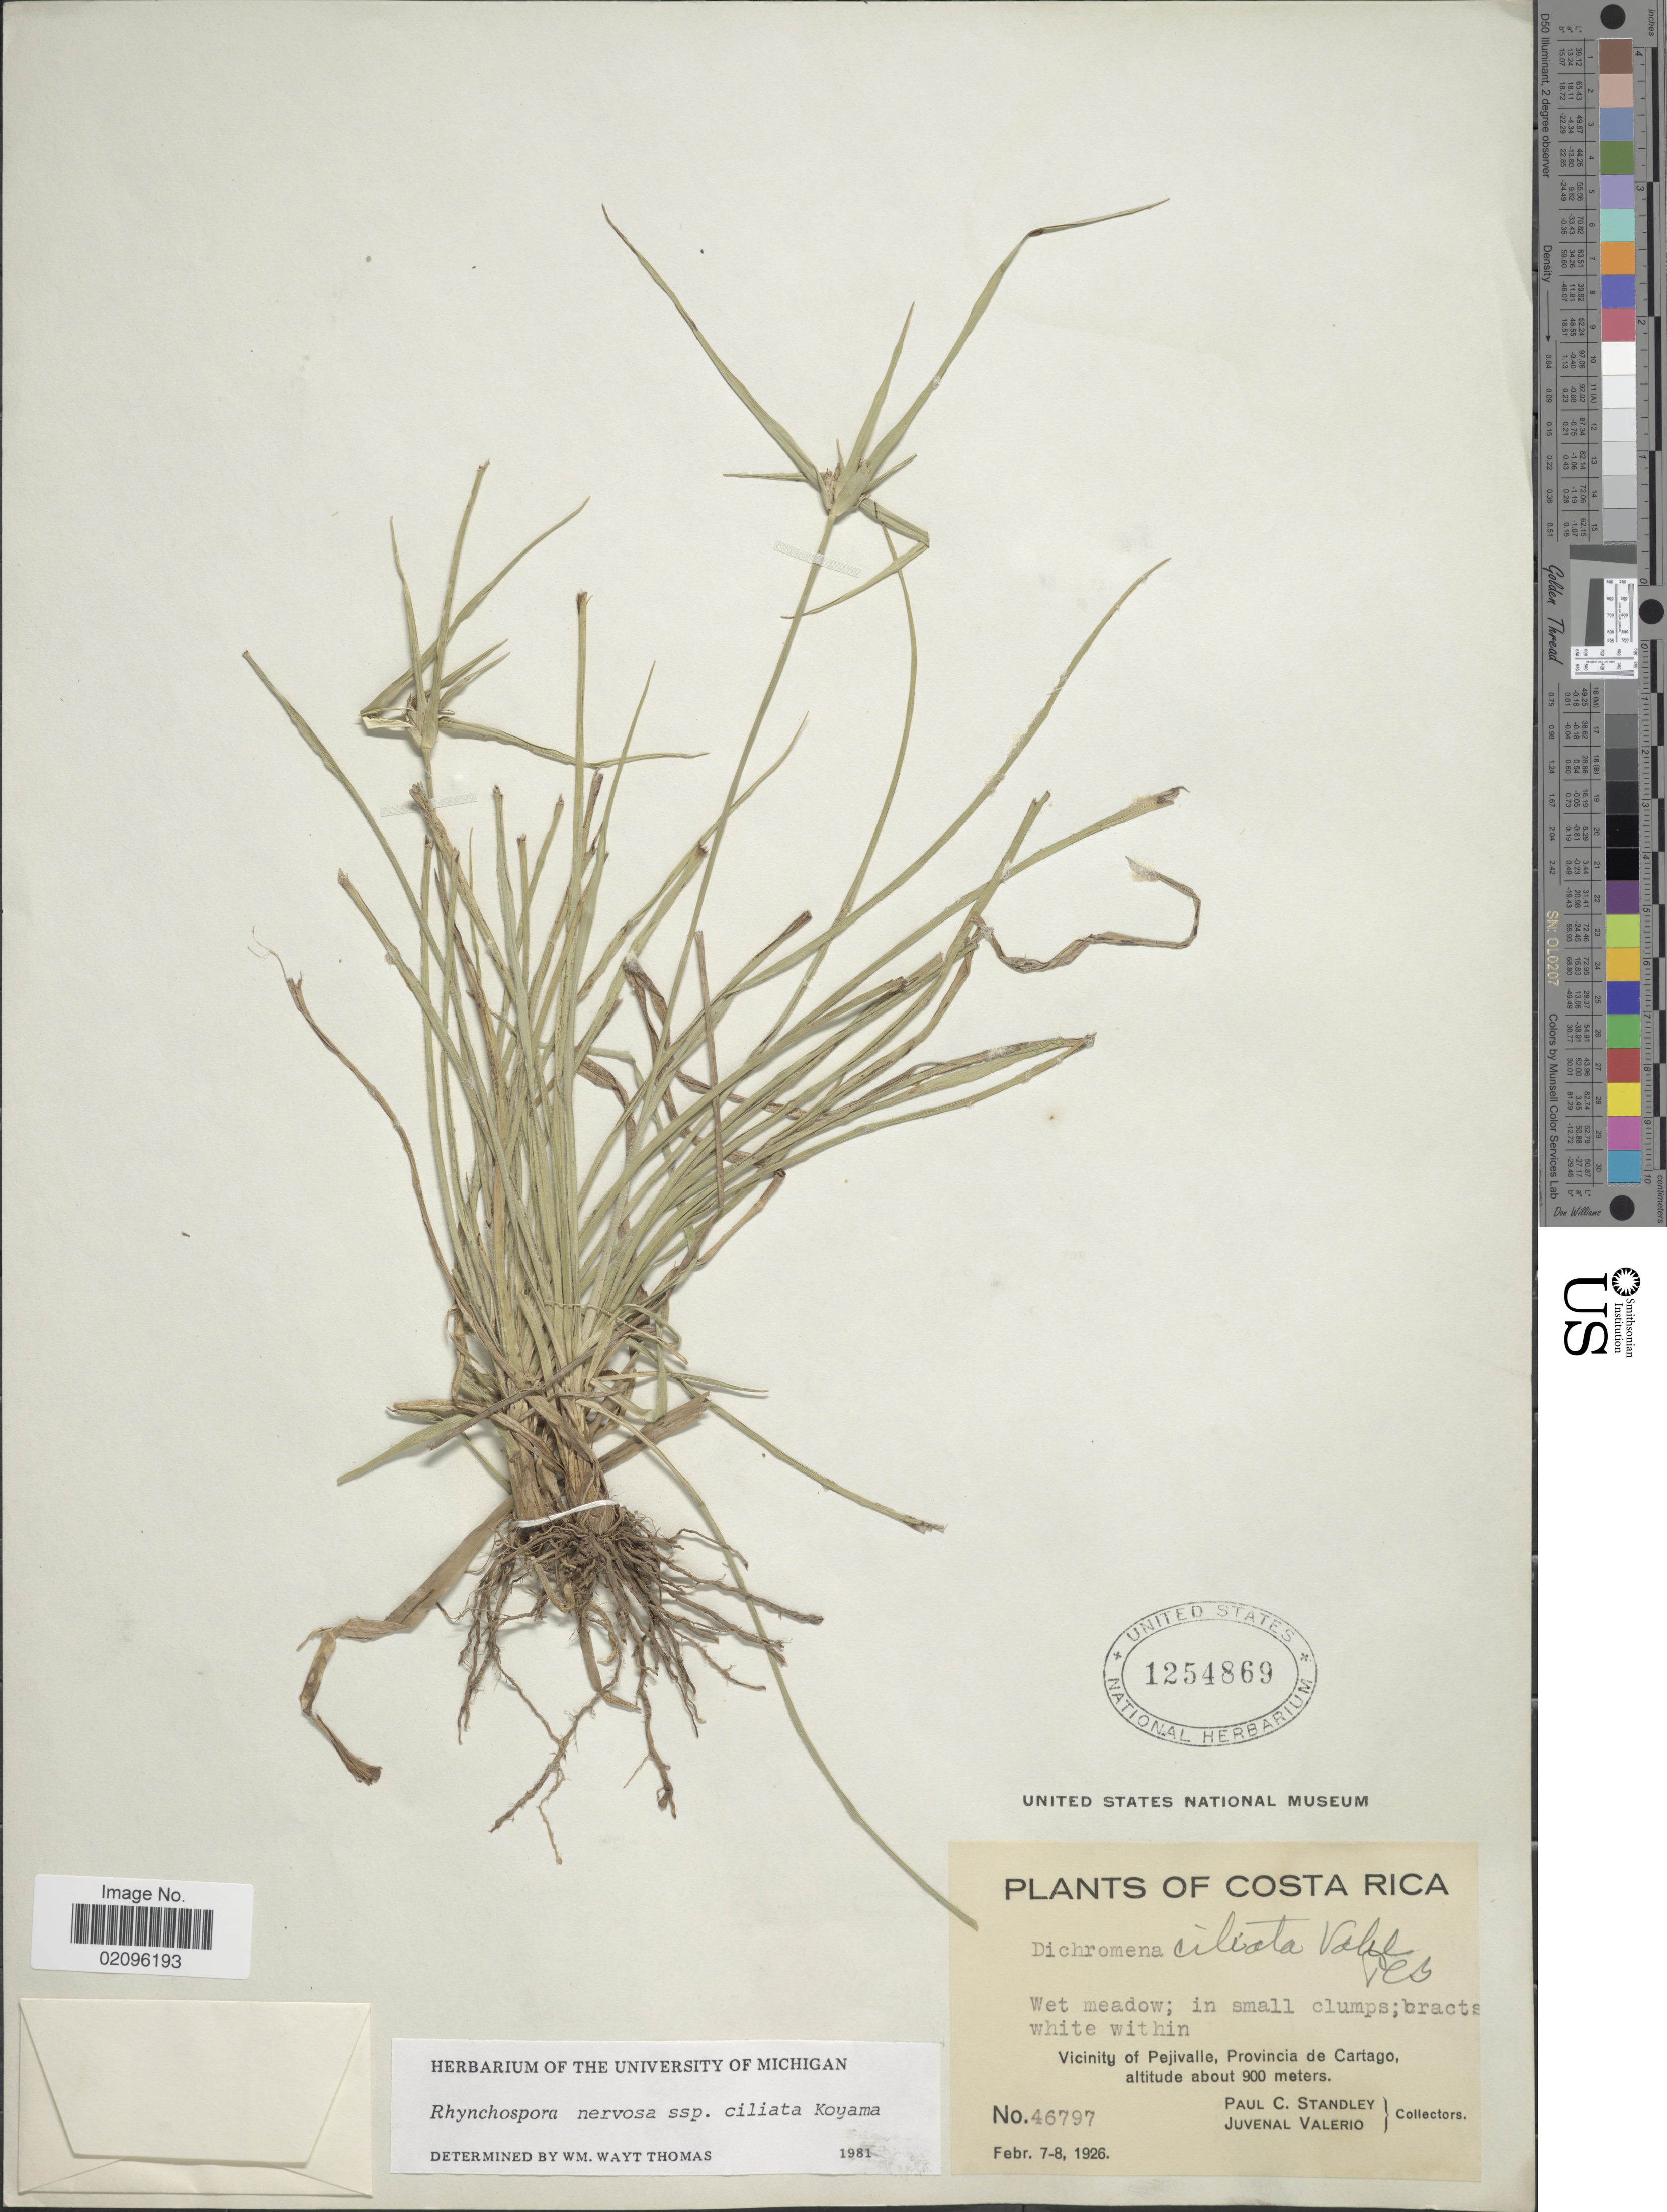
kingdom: Plantae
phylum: Tracheophyta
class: Liliopsida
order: Poales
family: Cyperaceae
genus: Rhynchospora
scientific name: Rhynchospora nervosa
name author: (Vahl) Boeckeler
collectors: P. C. Standley & J. Valerio R.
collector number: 46797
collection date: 1926-02-07/1926-02-08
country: Costa Rica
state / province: Cartago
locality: Wetmeadow, Vicinity of Pejivalle.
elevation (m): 900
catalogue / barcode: US 1254869